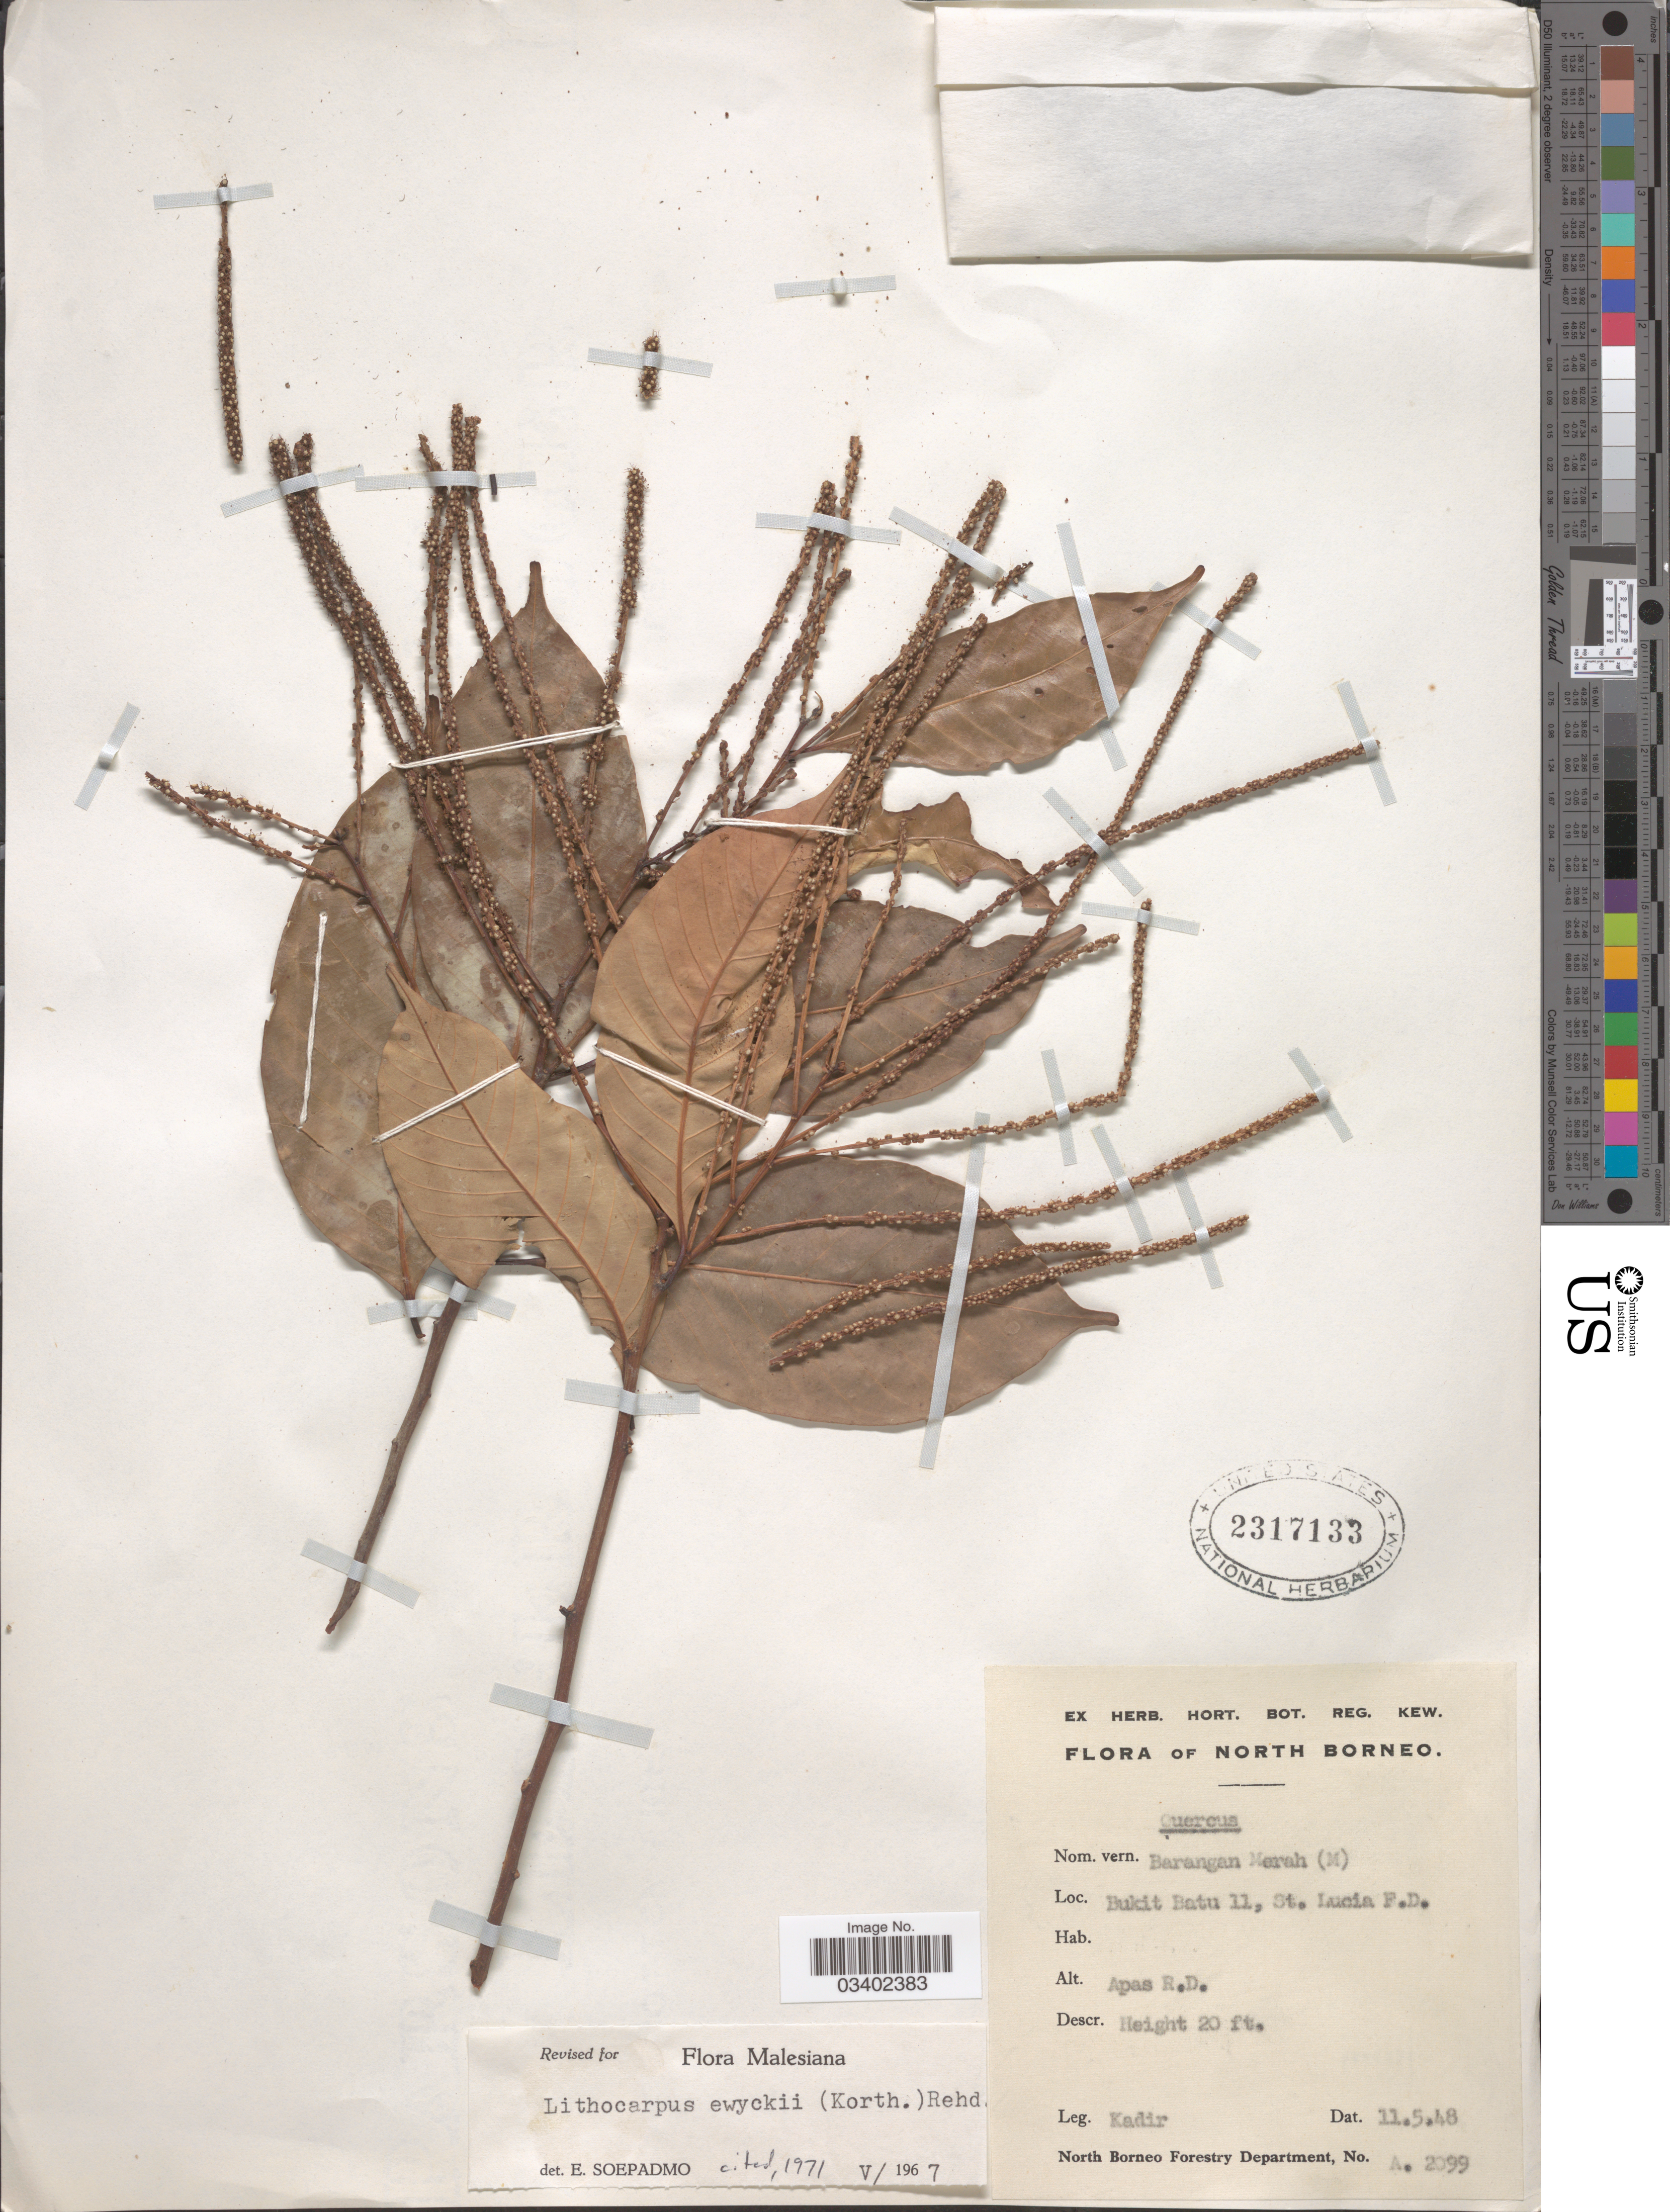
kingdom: Plantae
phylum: Tracheophyta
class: Magnoliopsida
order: Fagales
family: Fagaceae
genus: Lithocarpus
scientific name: Lithocarpus ewyckii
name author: (Korth.) Rehder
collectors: -. Kadir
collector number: A. 2099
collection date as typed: Transcribed d/m/y: 11/5/48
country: Malaysia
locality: North Borneo. Bukit Batu 11, St. Lucia F.D. Apas R.D.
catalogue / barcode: US 2317133